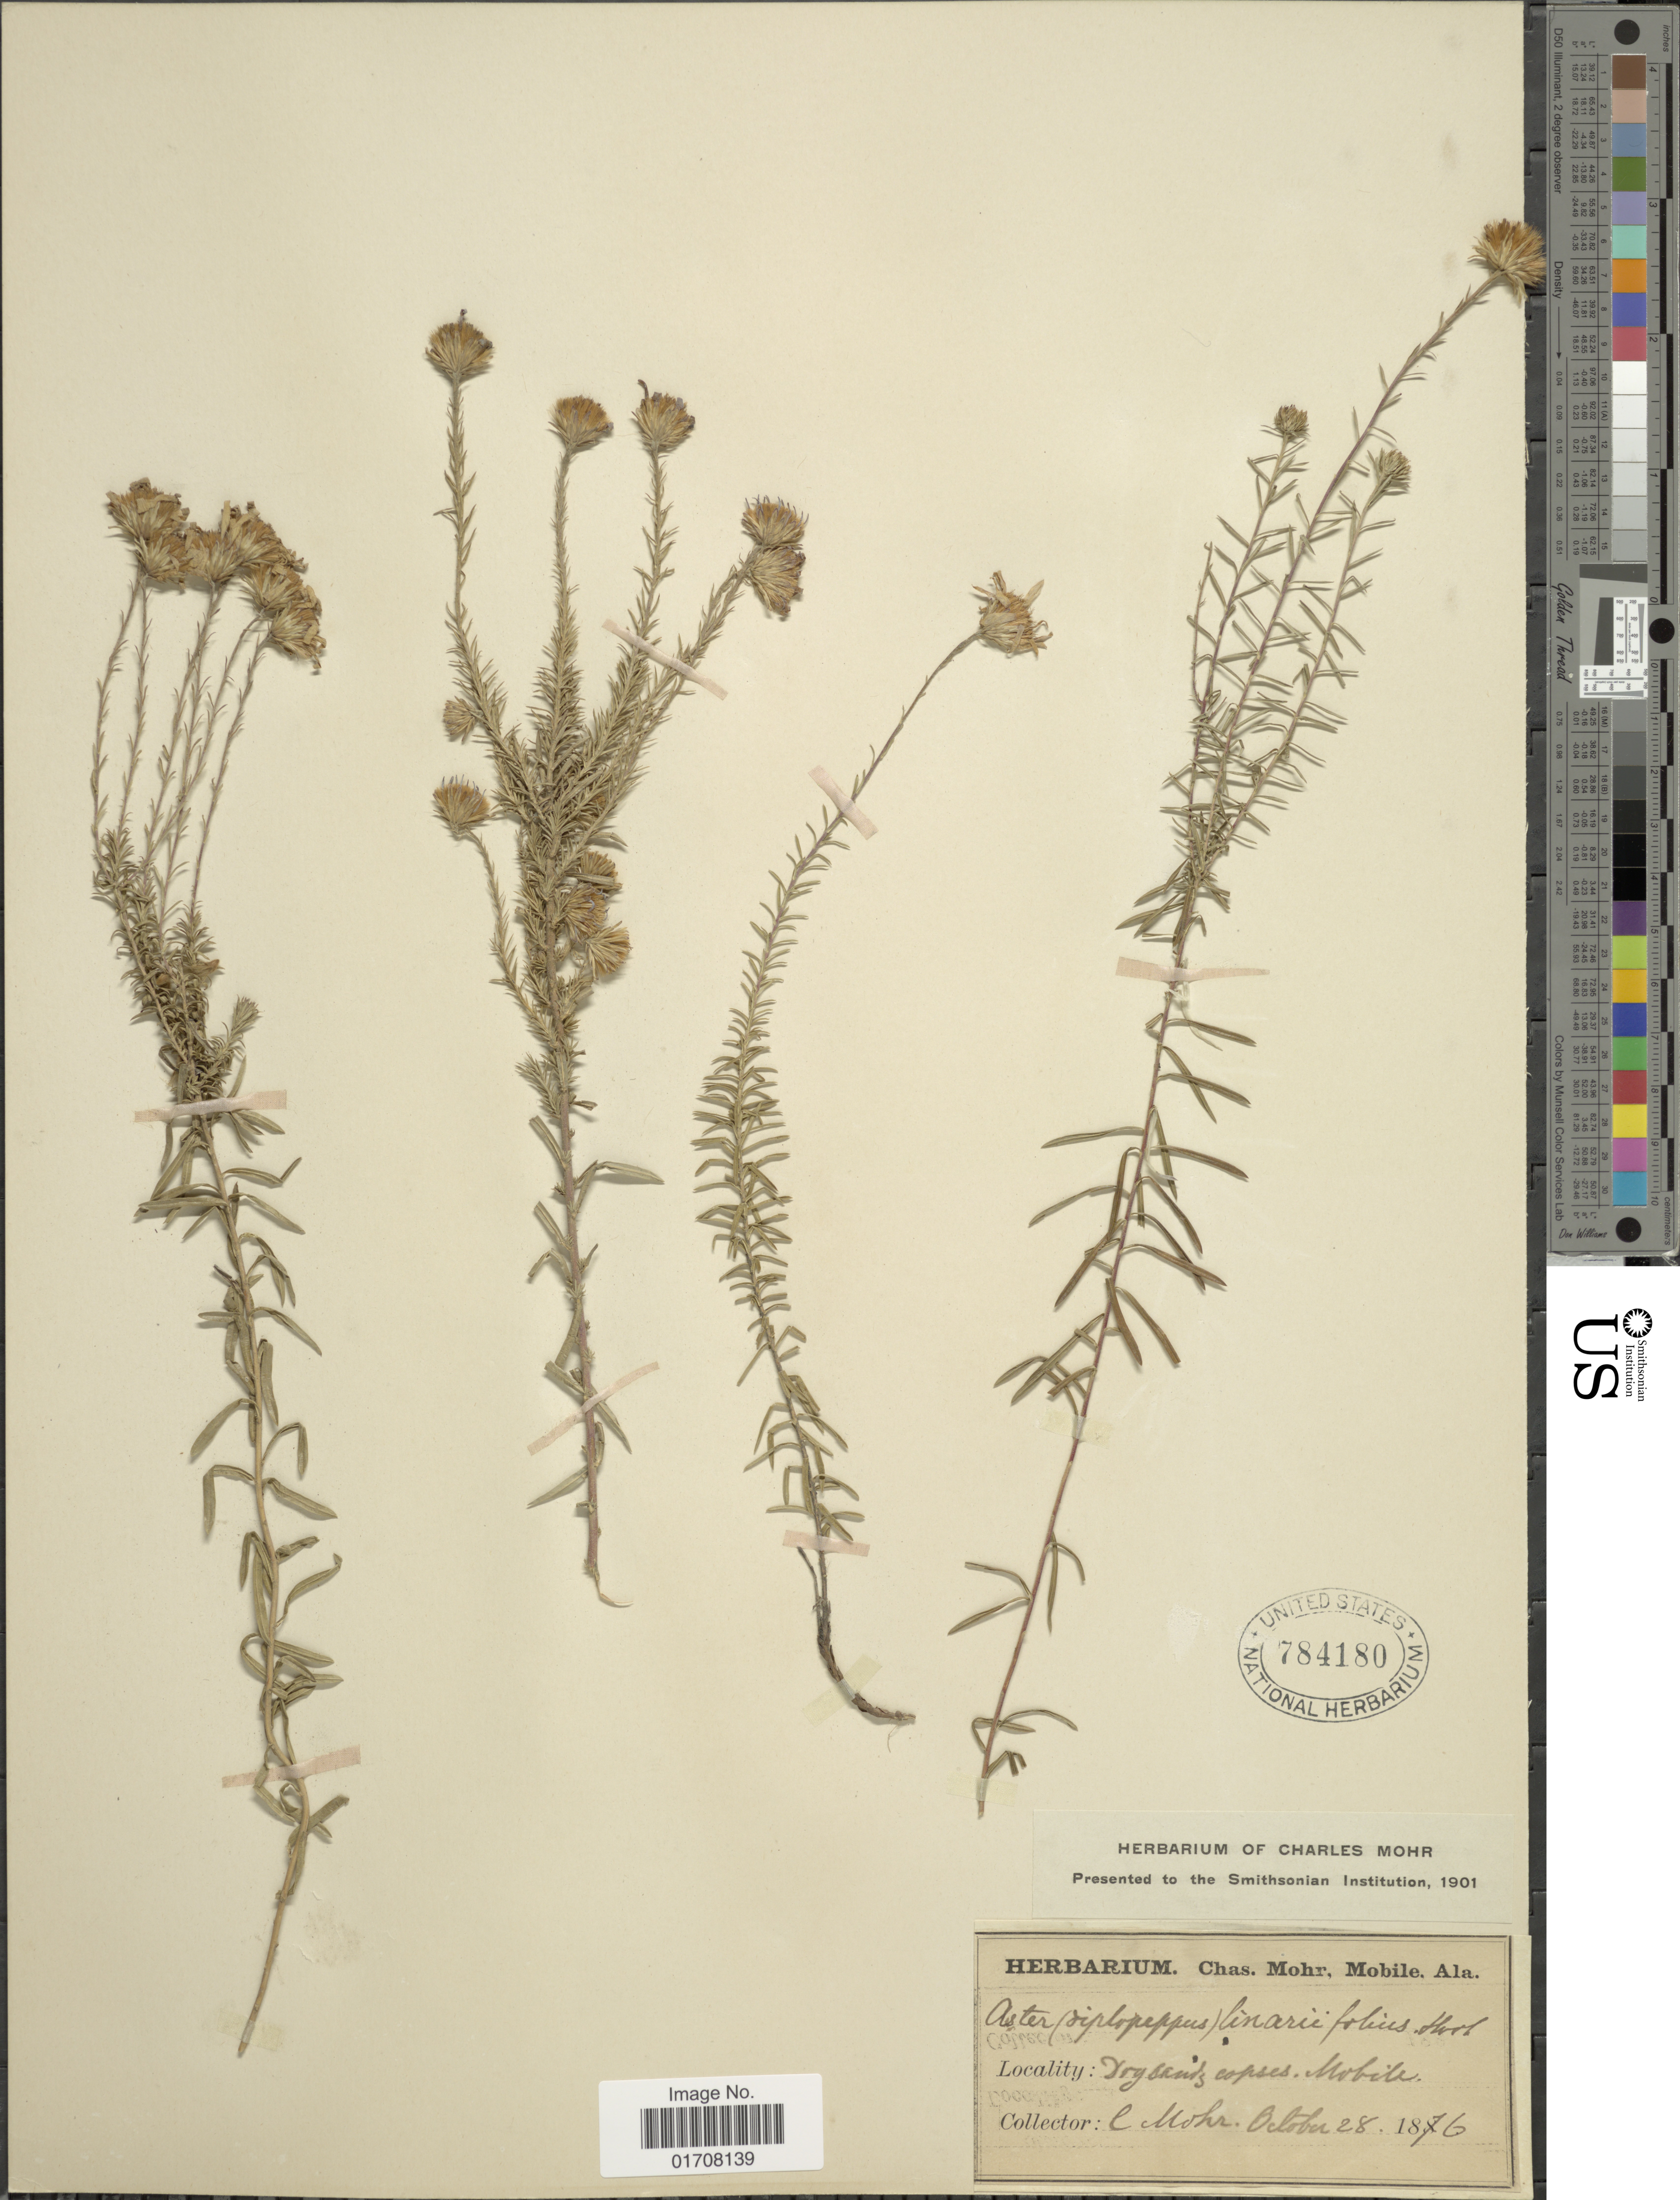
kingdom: Plantae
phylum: Tracheophyta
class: Magnoliopsida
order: Asterales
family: Asteraceae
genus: Ionactis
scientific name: Ionactis linariifolia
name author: (L.) Greene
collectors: C. T. Mohr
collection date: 1876-10-28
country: United States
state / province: Alabama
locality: Mobile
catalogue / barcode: US 784180